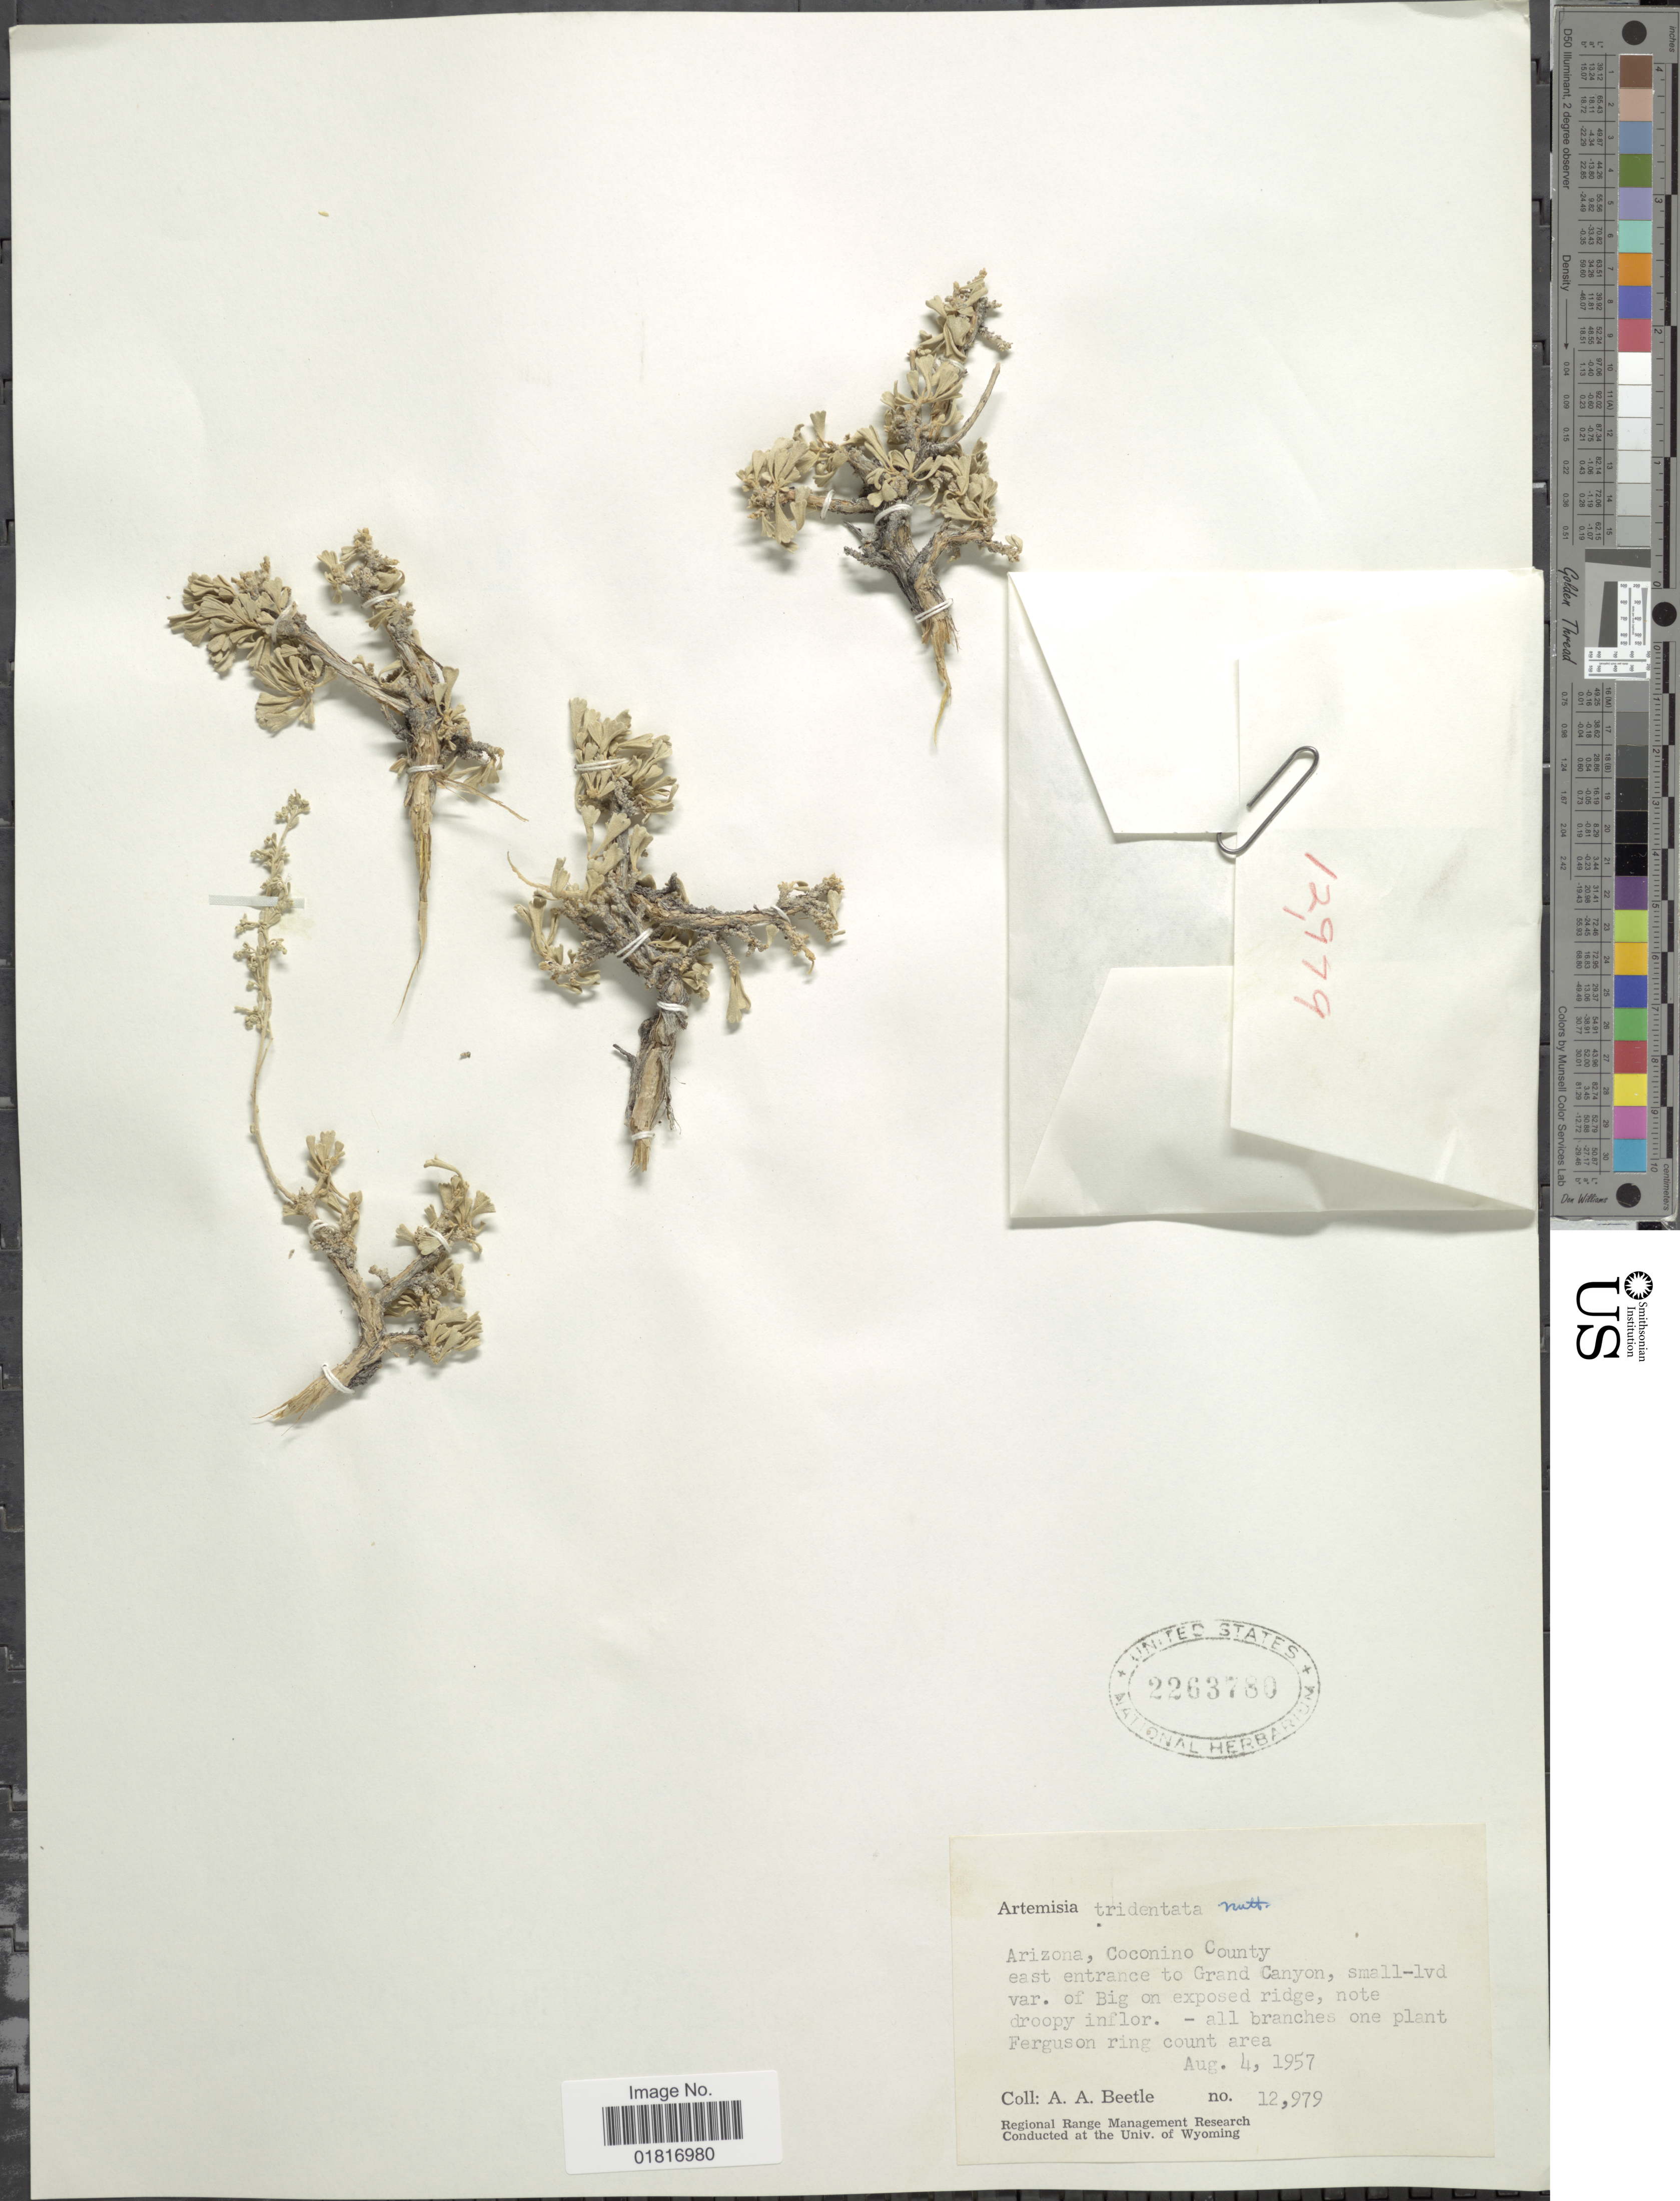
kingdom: Plantae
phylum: Tracheophyta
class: Magnoliopsida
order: Asterales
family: Asteraceae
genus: Artemisia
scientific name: Artemisia tridentata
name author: Nutt.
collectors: A. A. Beetle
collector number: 12979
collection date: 1957-08-04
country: United States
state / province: Arizona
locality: Coconino County east entrance to Grand Canyon, all branches one plant Ferguson ring count area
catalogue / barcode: US 2263780